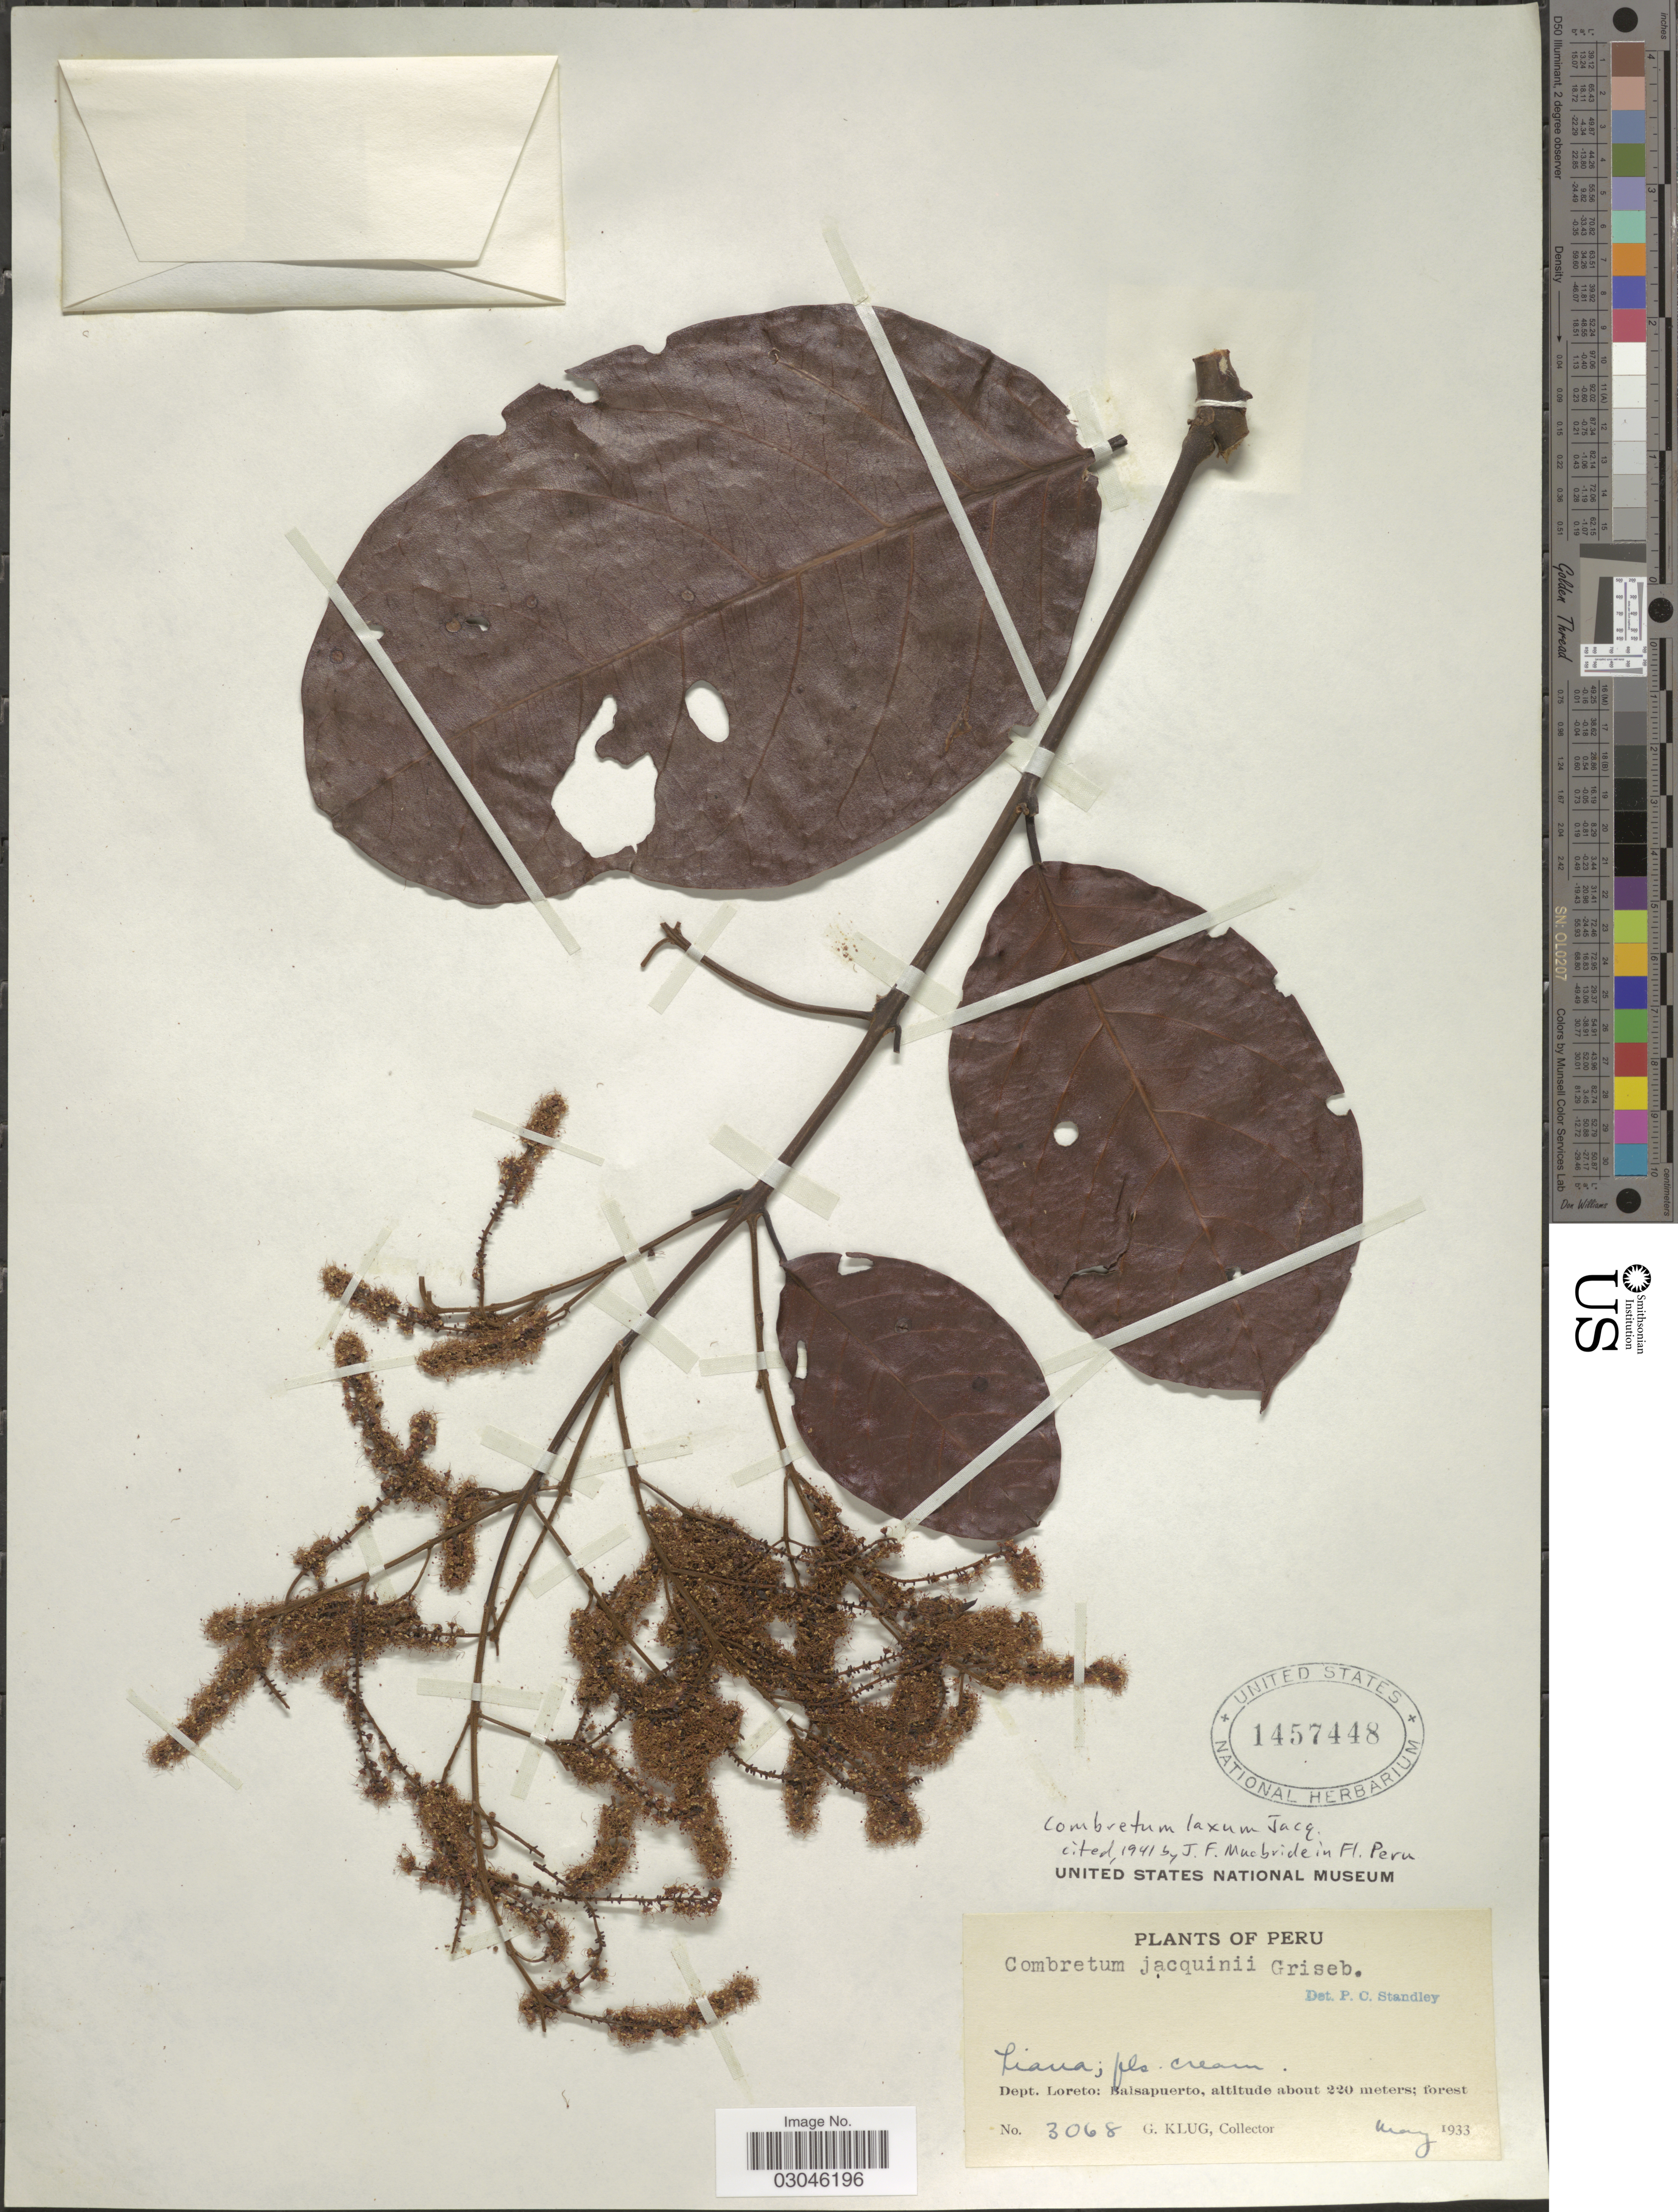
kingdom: Plantae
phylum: Tracheophyta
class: Magnoliopsida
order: Myrtales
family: Combretaceae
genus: Combretum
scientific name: Combretum laxum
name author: Jacq.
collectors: G. Klug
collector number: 3068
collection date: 1933-05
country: Peru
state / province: Loreto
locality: Dept. Loreto: Balsapuerto.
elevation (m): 220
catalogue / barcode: US 1457448